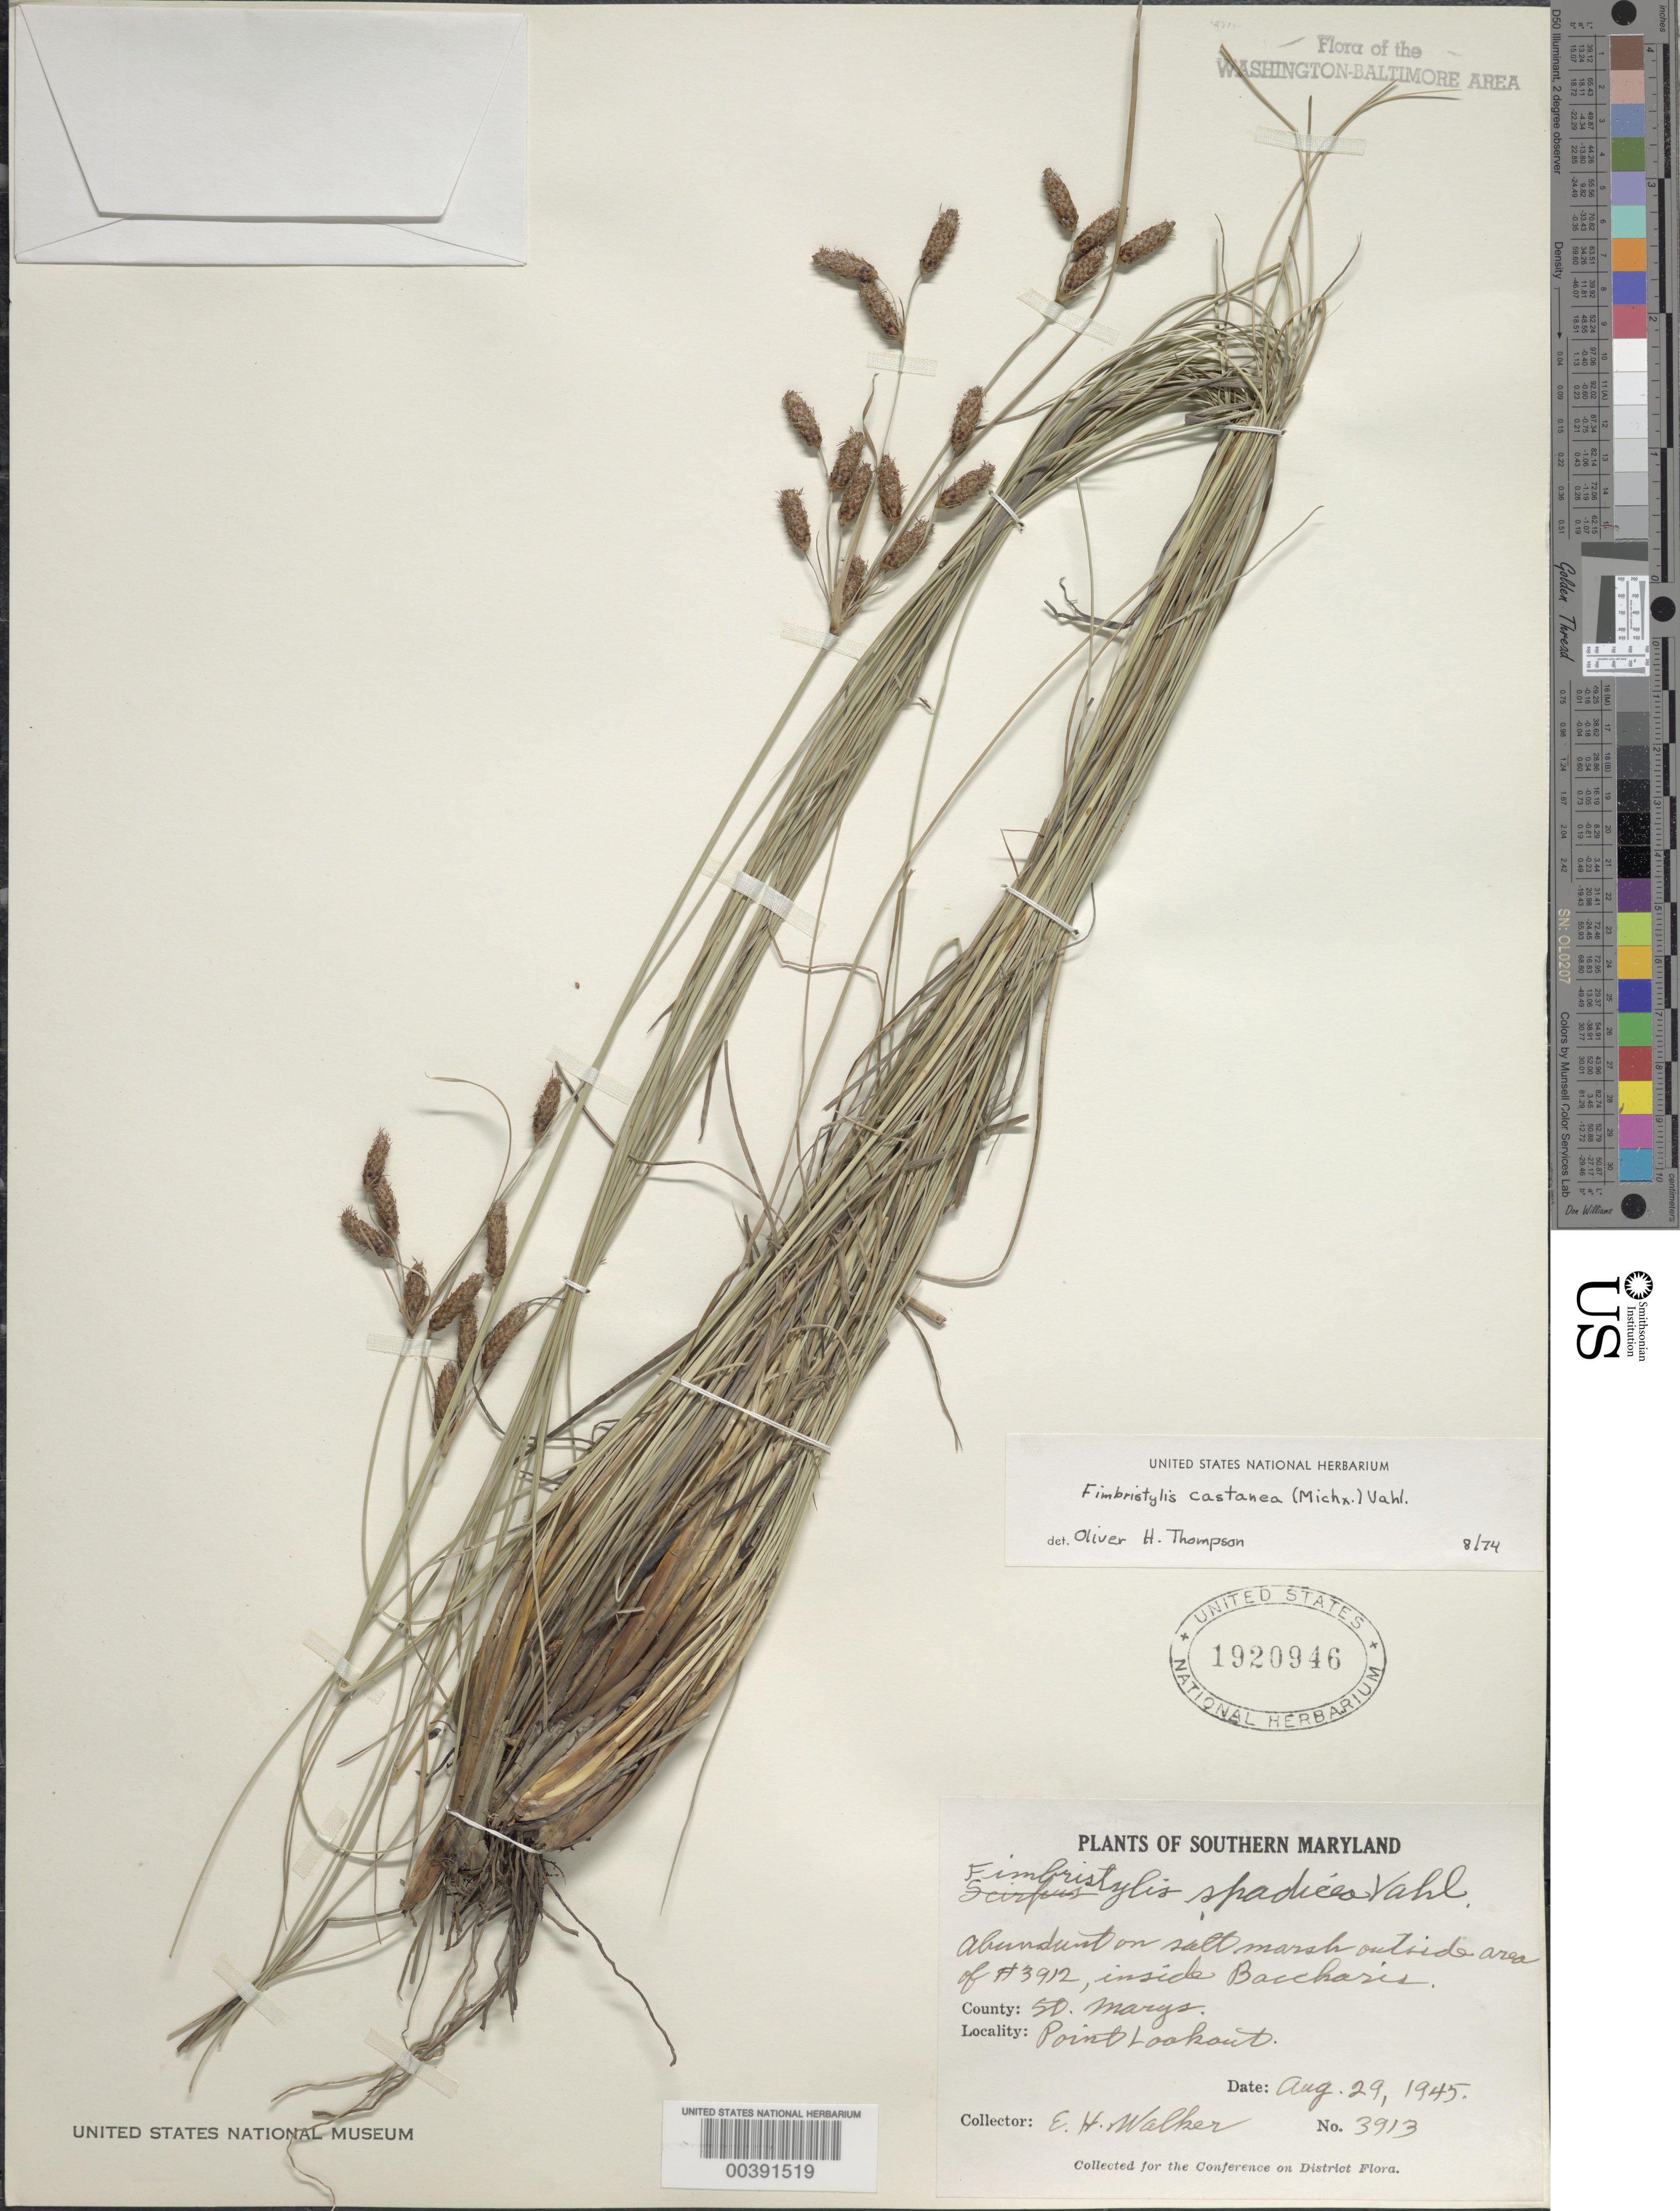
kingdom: Plantae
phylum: Tracheophyta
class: Liliopsida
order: Poales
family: Cyperaceae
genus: Fimbristylis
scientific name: Fimbristylis castanea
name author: (Michx.) Vahl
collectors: E. H. Walker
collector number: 3913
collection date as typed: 29 Aug 1945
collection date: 1945-08-29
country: United States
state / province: Maryland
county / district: St. Mary's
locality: Point Lookout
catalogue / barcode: US 1920946